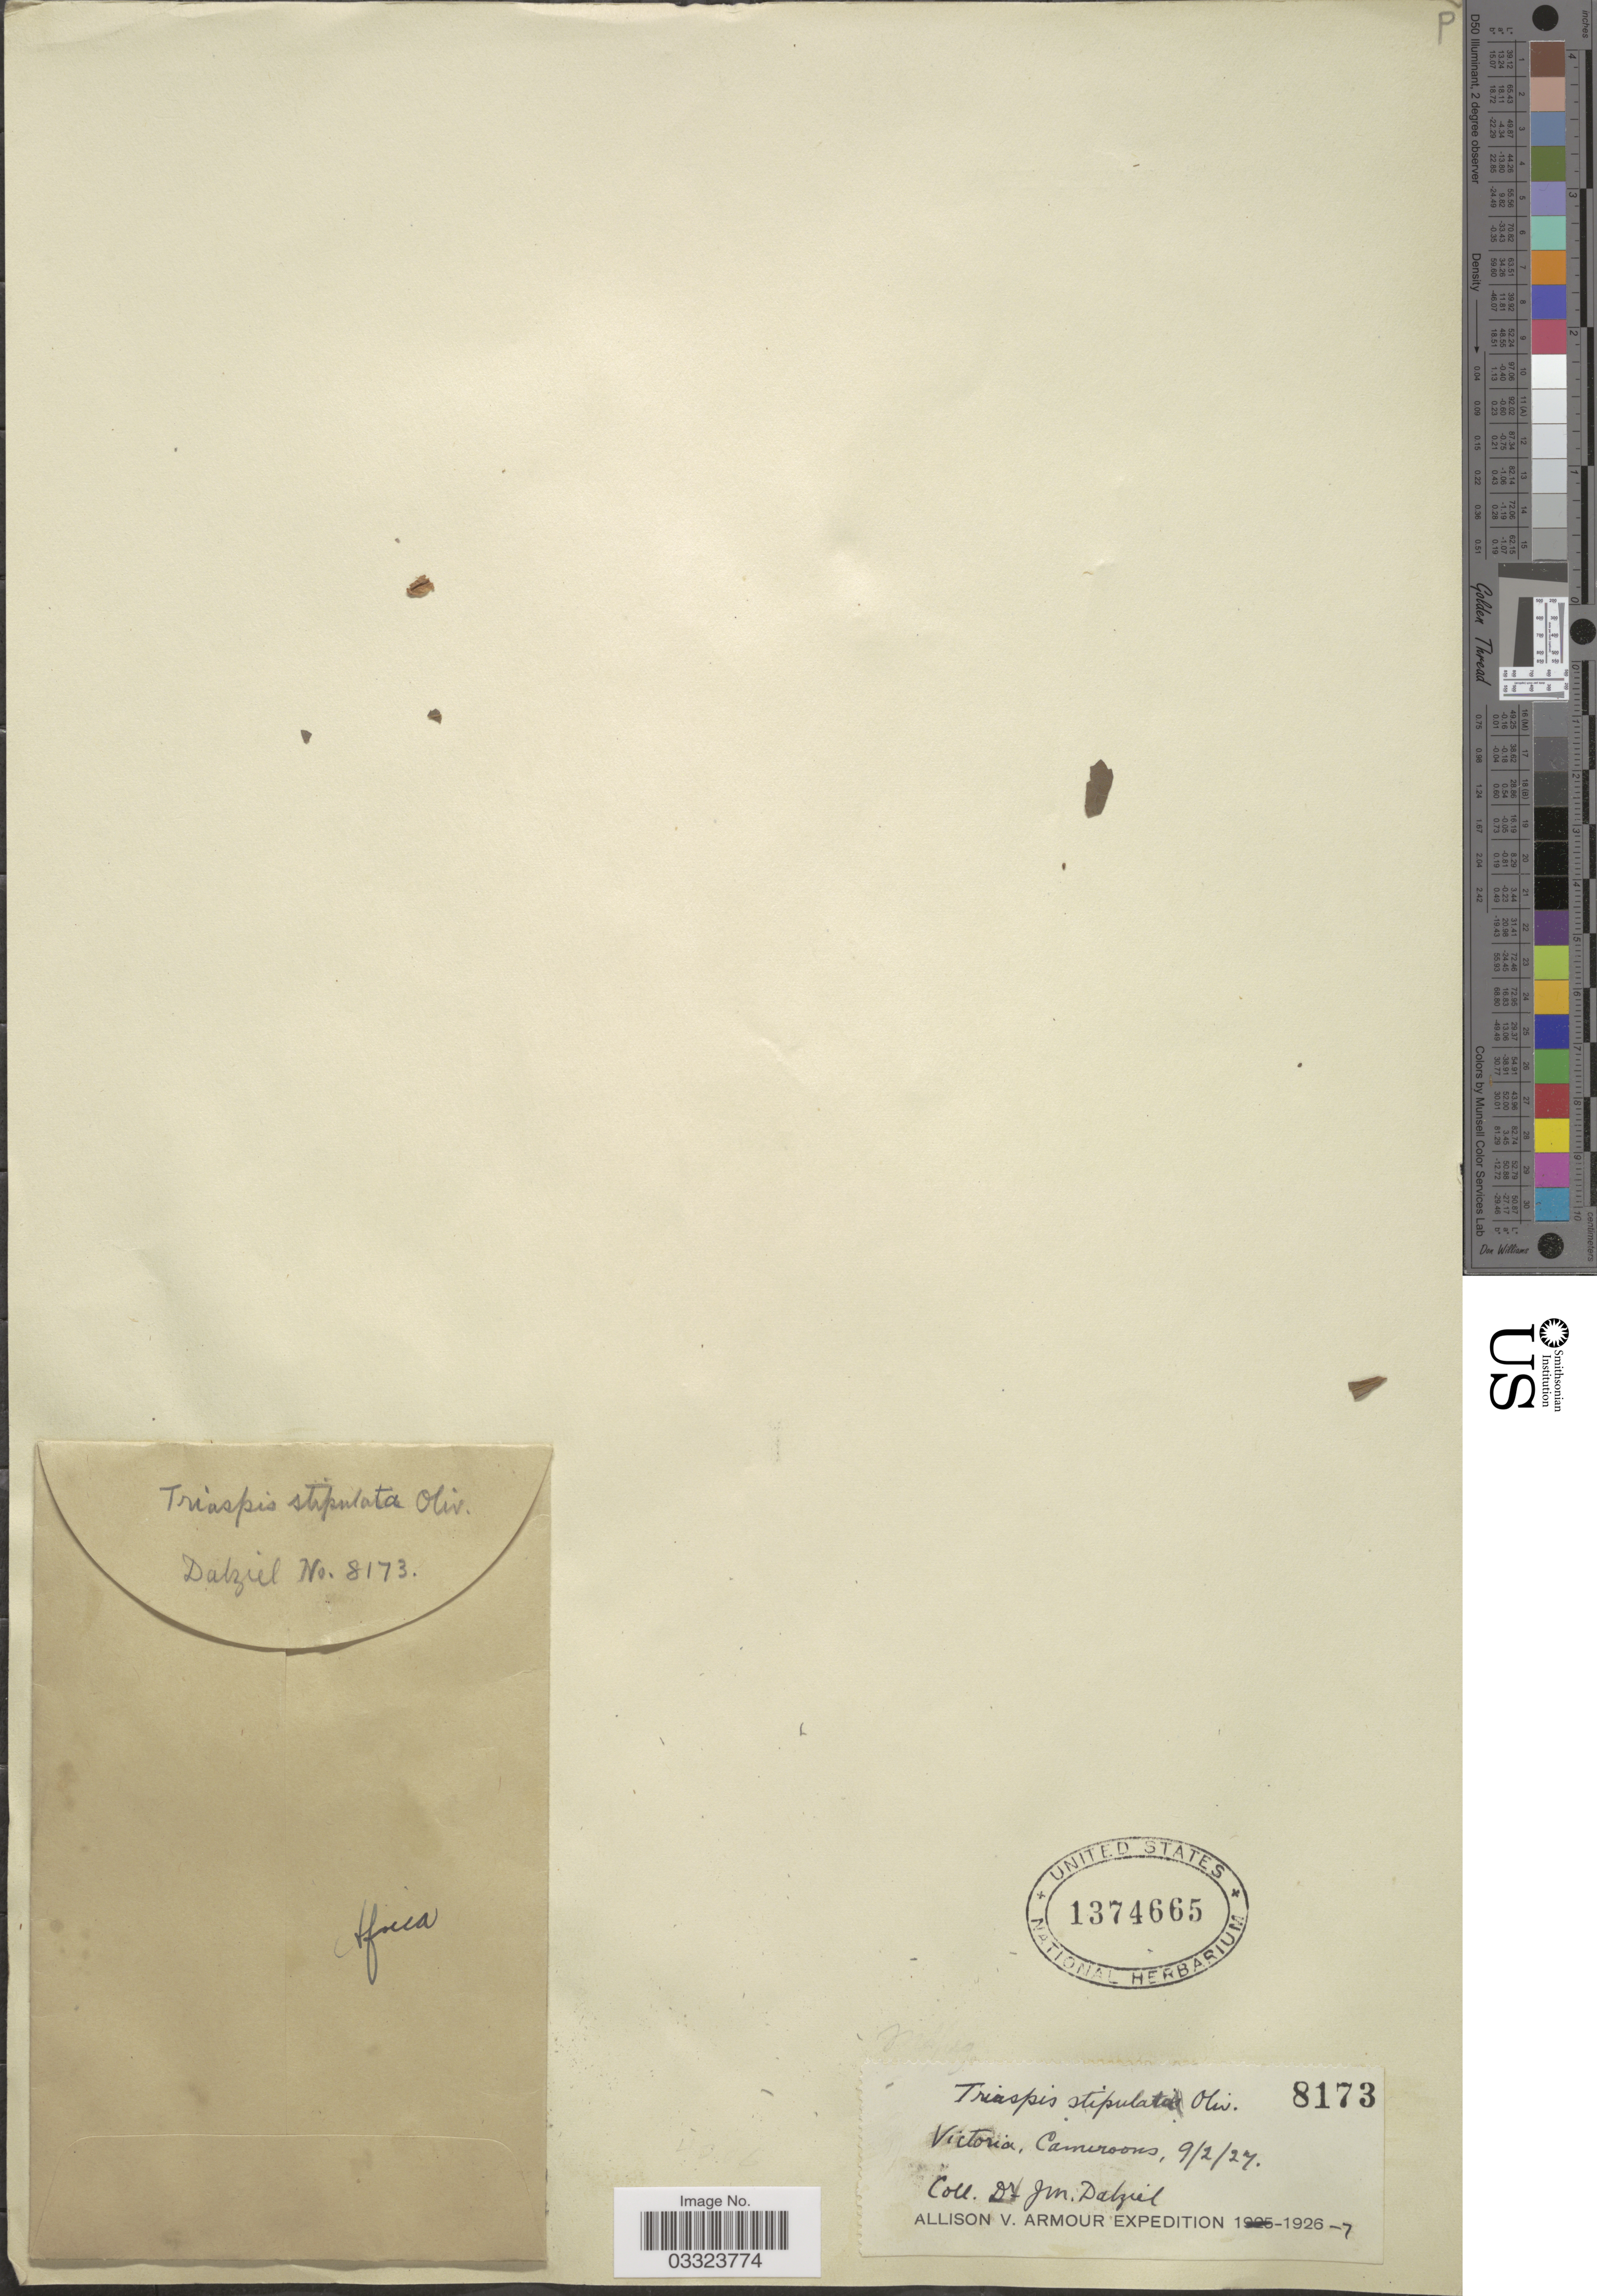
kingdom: Plantae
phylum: Tracheophyta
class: Magnoliopsida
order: Malpighiales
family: Malpighiaceae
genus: Triaspis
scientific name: Triaspis stipulata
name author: Oliv.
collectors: J. Dalziel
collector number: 8173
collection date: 1927-02-09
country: Cameroon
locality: Victoria, Cameroons.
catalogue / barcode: US 1374665